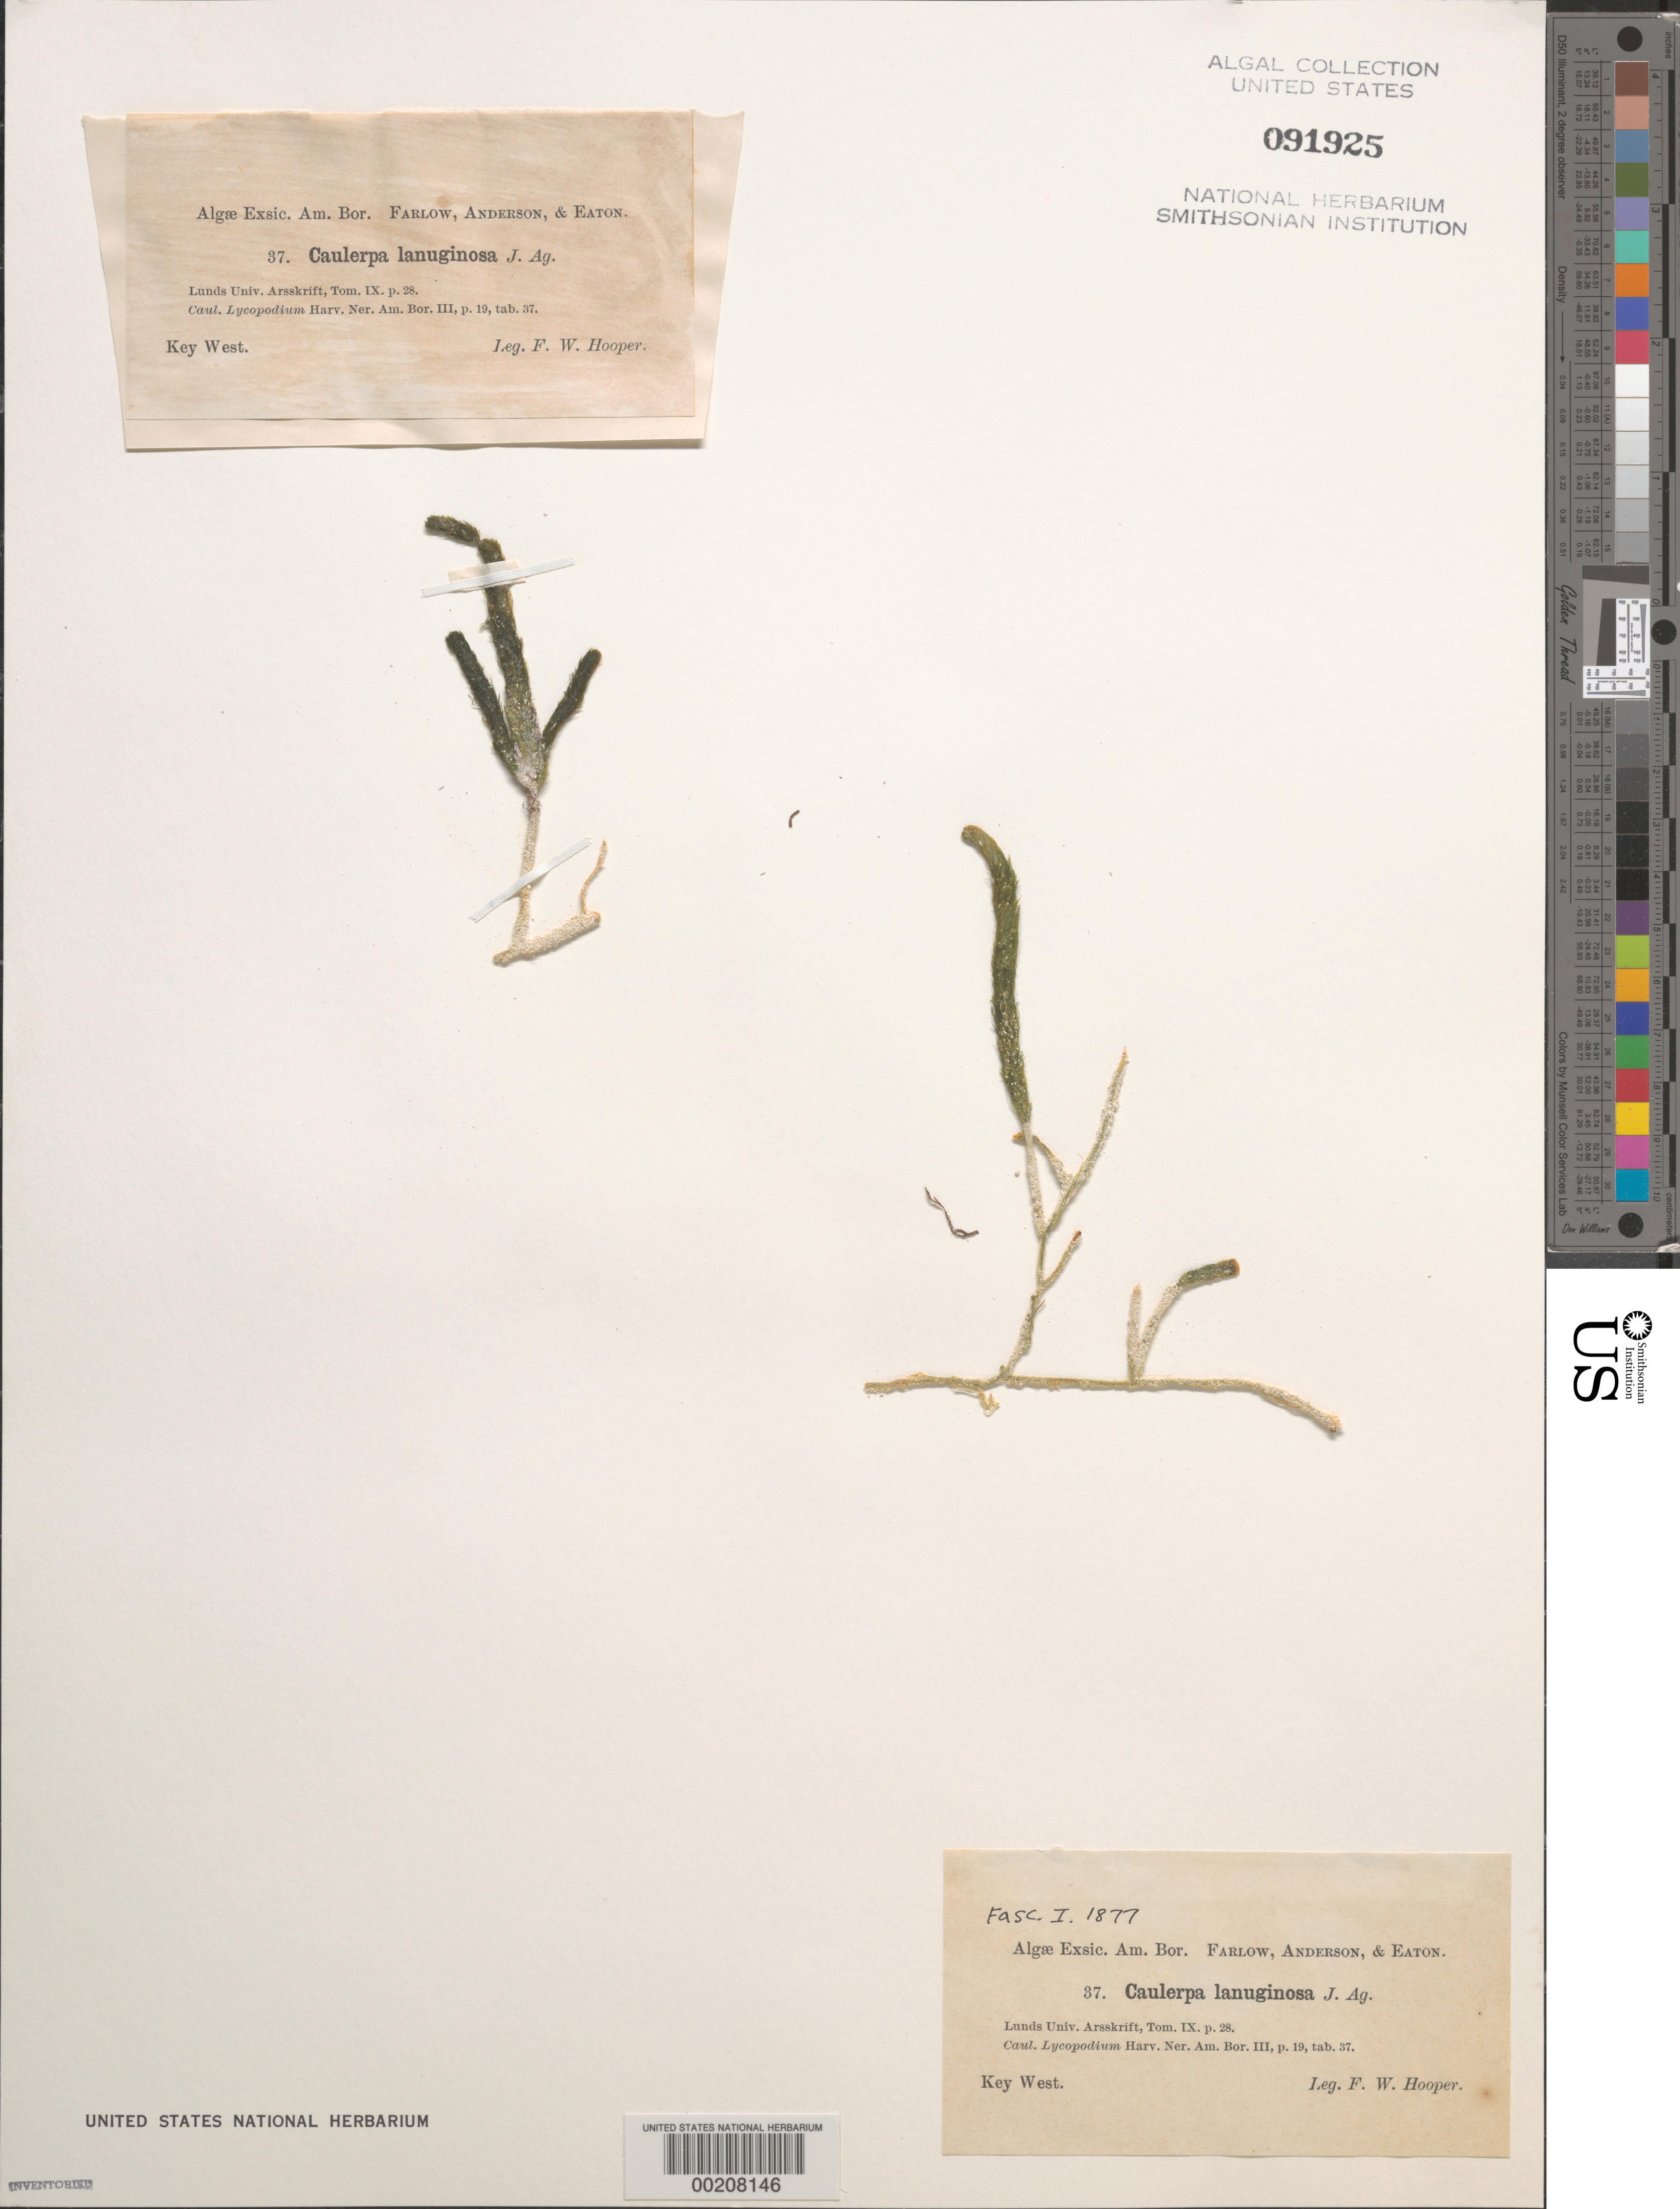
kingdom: Plantae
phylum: Chlorophyta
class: Ulvophyceae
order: Bryopsidales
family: Caulerpaceae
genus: Caulerpa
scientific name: Caulerpa lanuginosa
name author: J. Agardh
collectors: F. Hooper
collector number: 37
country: United States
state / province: Florida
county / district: Monroe County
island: Key West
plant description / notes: Farlow, Anderson & Eaton, Algae Exsiccatae Americae Borealis, Fasc. I, 1877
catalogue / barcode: US 91925